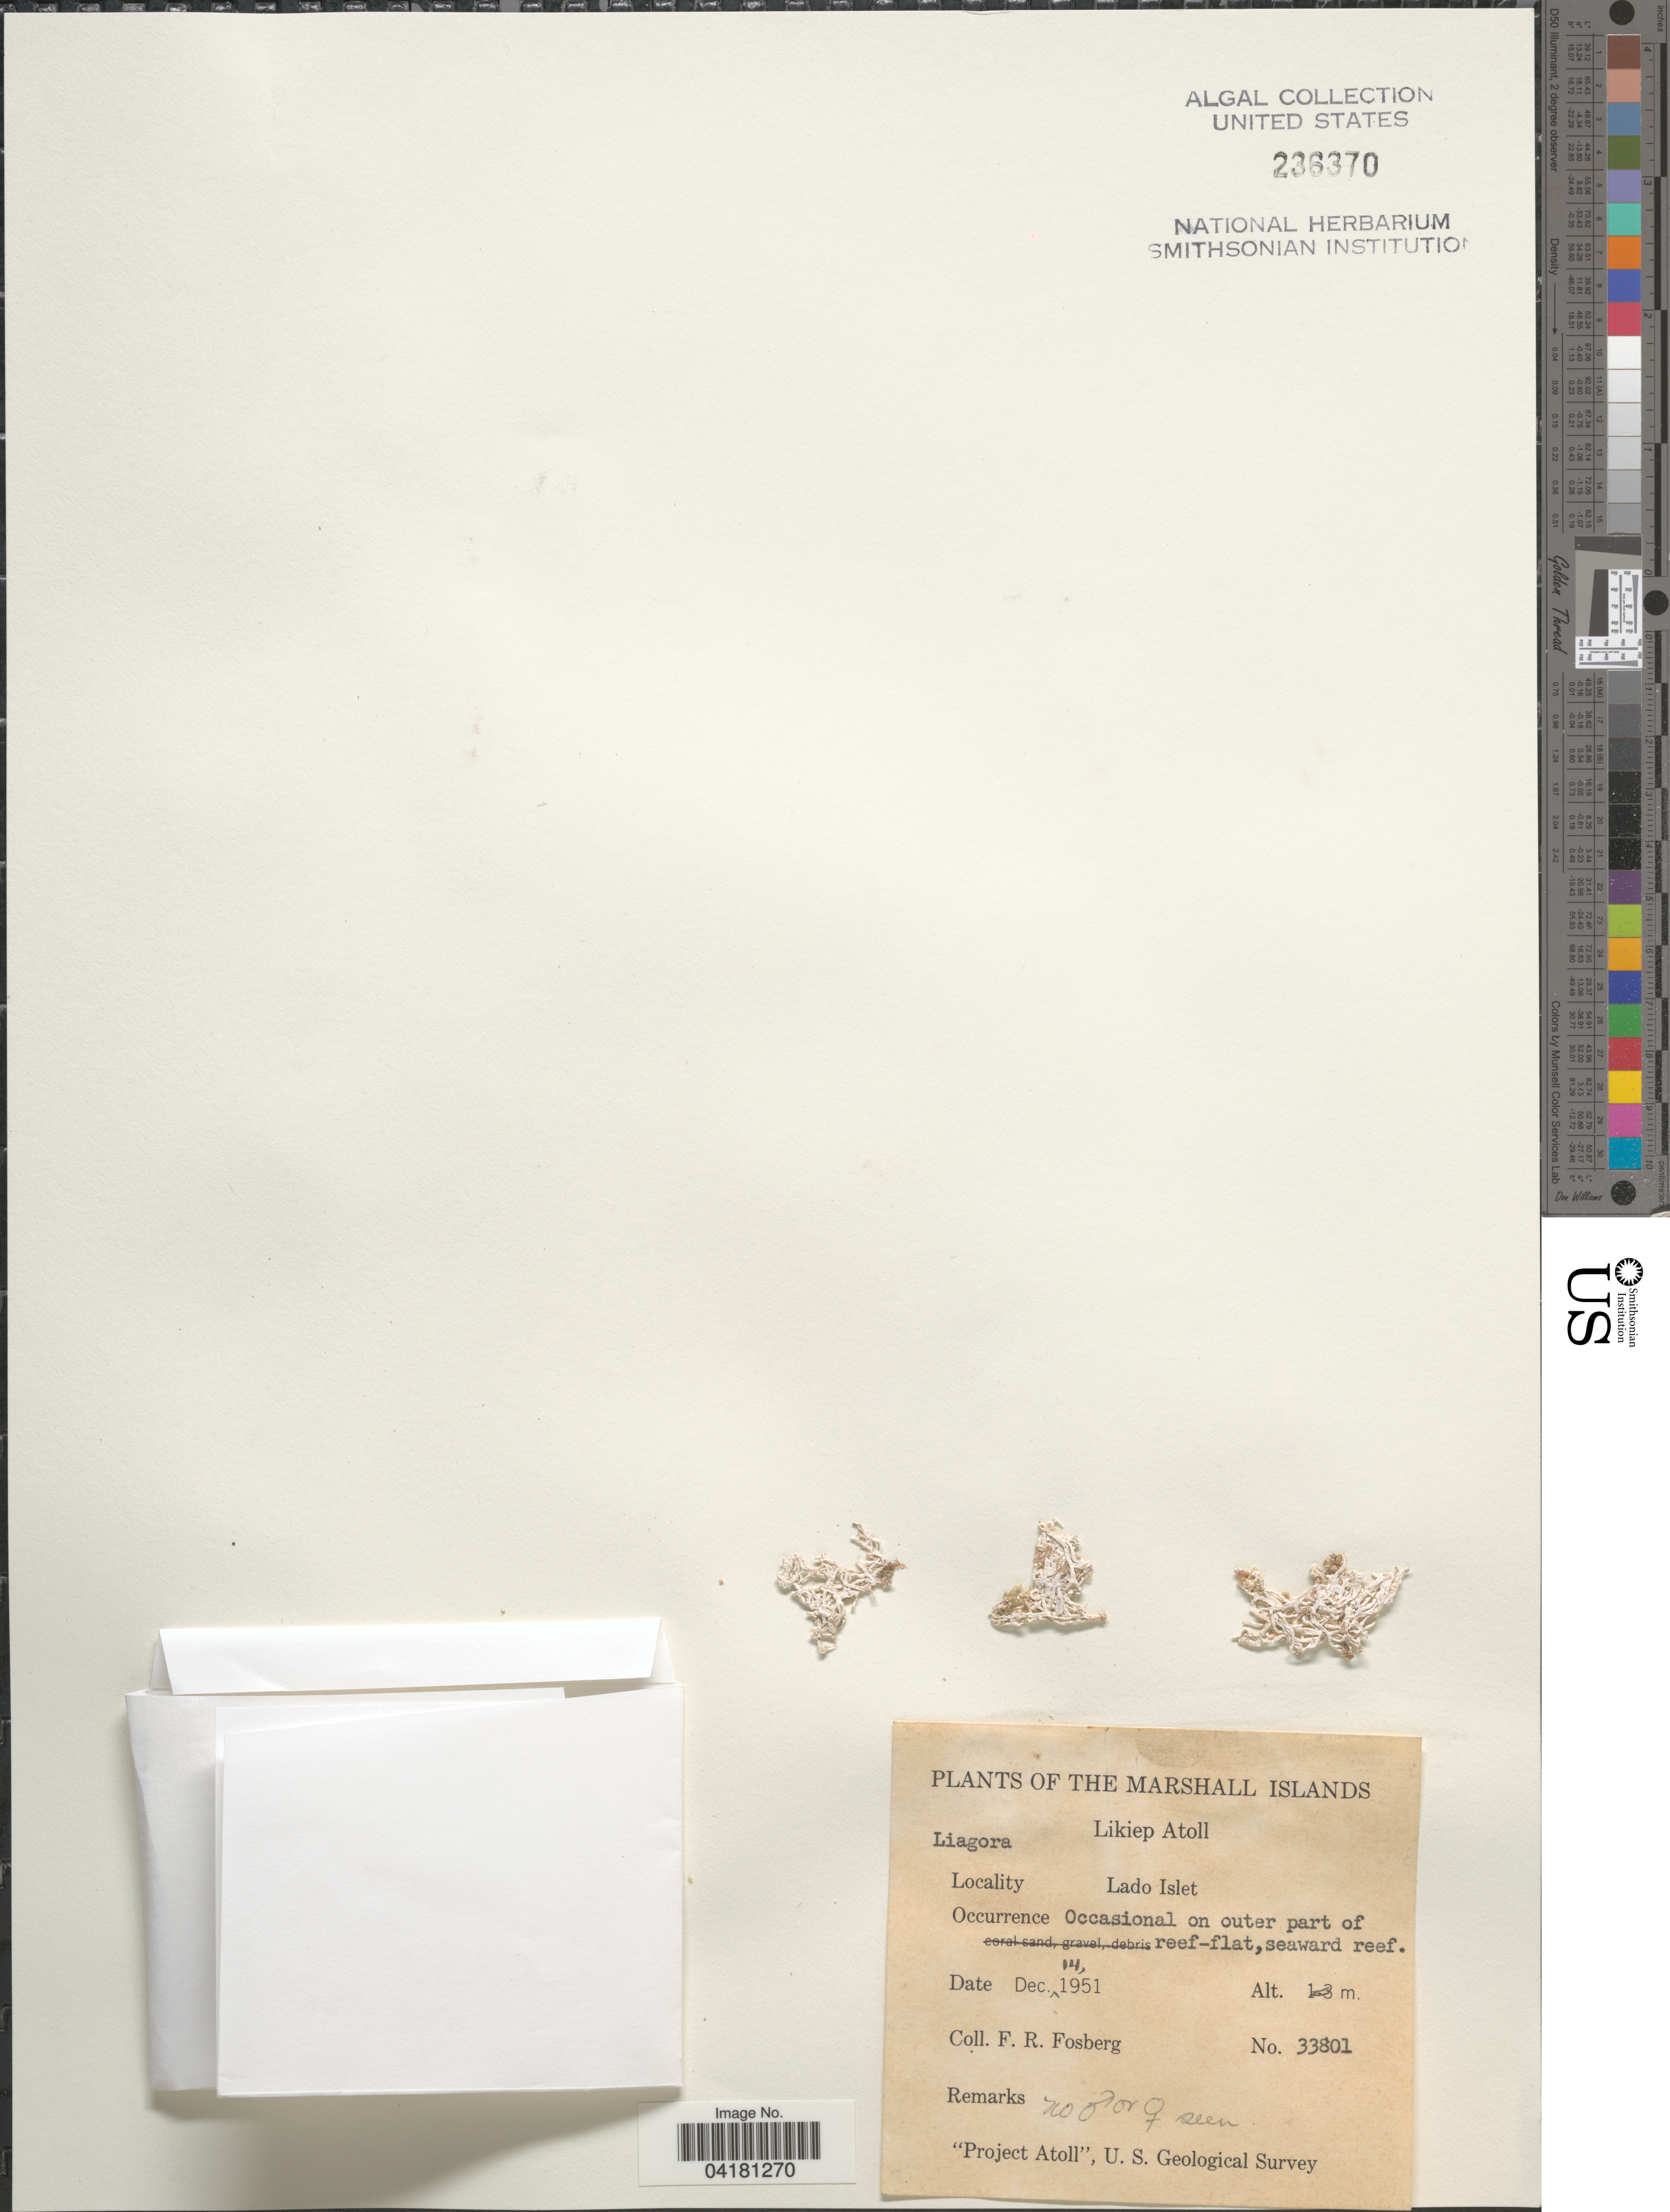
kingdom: Plantae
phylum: Rhodophyta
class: Florideophyceae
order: Nemaliales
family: Liagoraceae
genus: Liagora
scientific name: Liagora sp.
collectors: F. R. Fosberg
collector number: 33801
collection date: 1951-12-14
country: Marshall Islands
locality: Likiep Atoll. Lado Islet. "Project Atoll", U. S. Geological Survey.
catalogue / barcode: US 236370